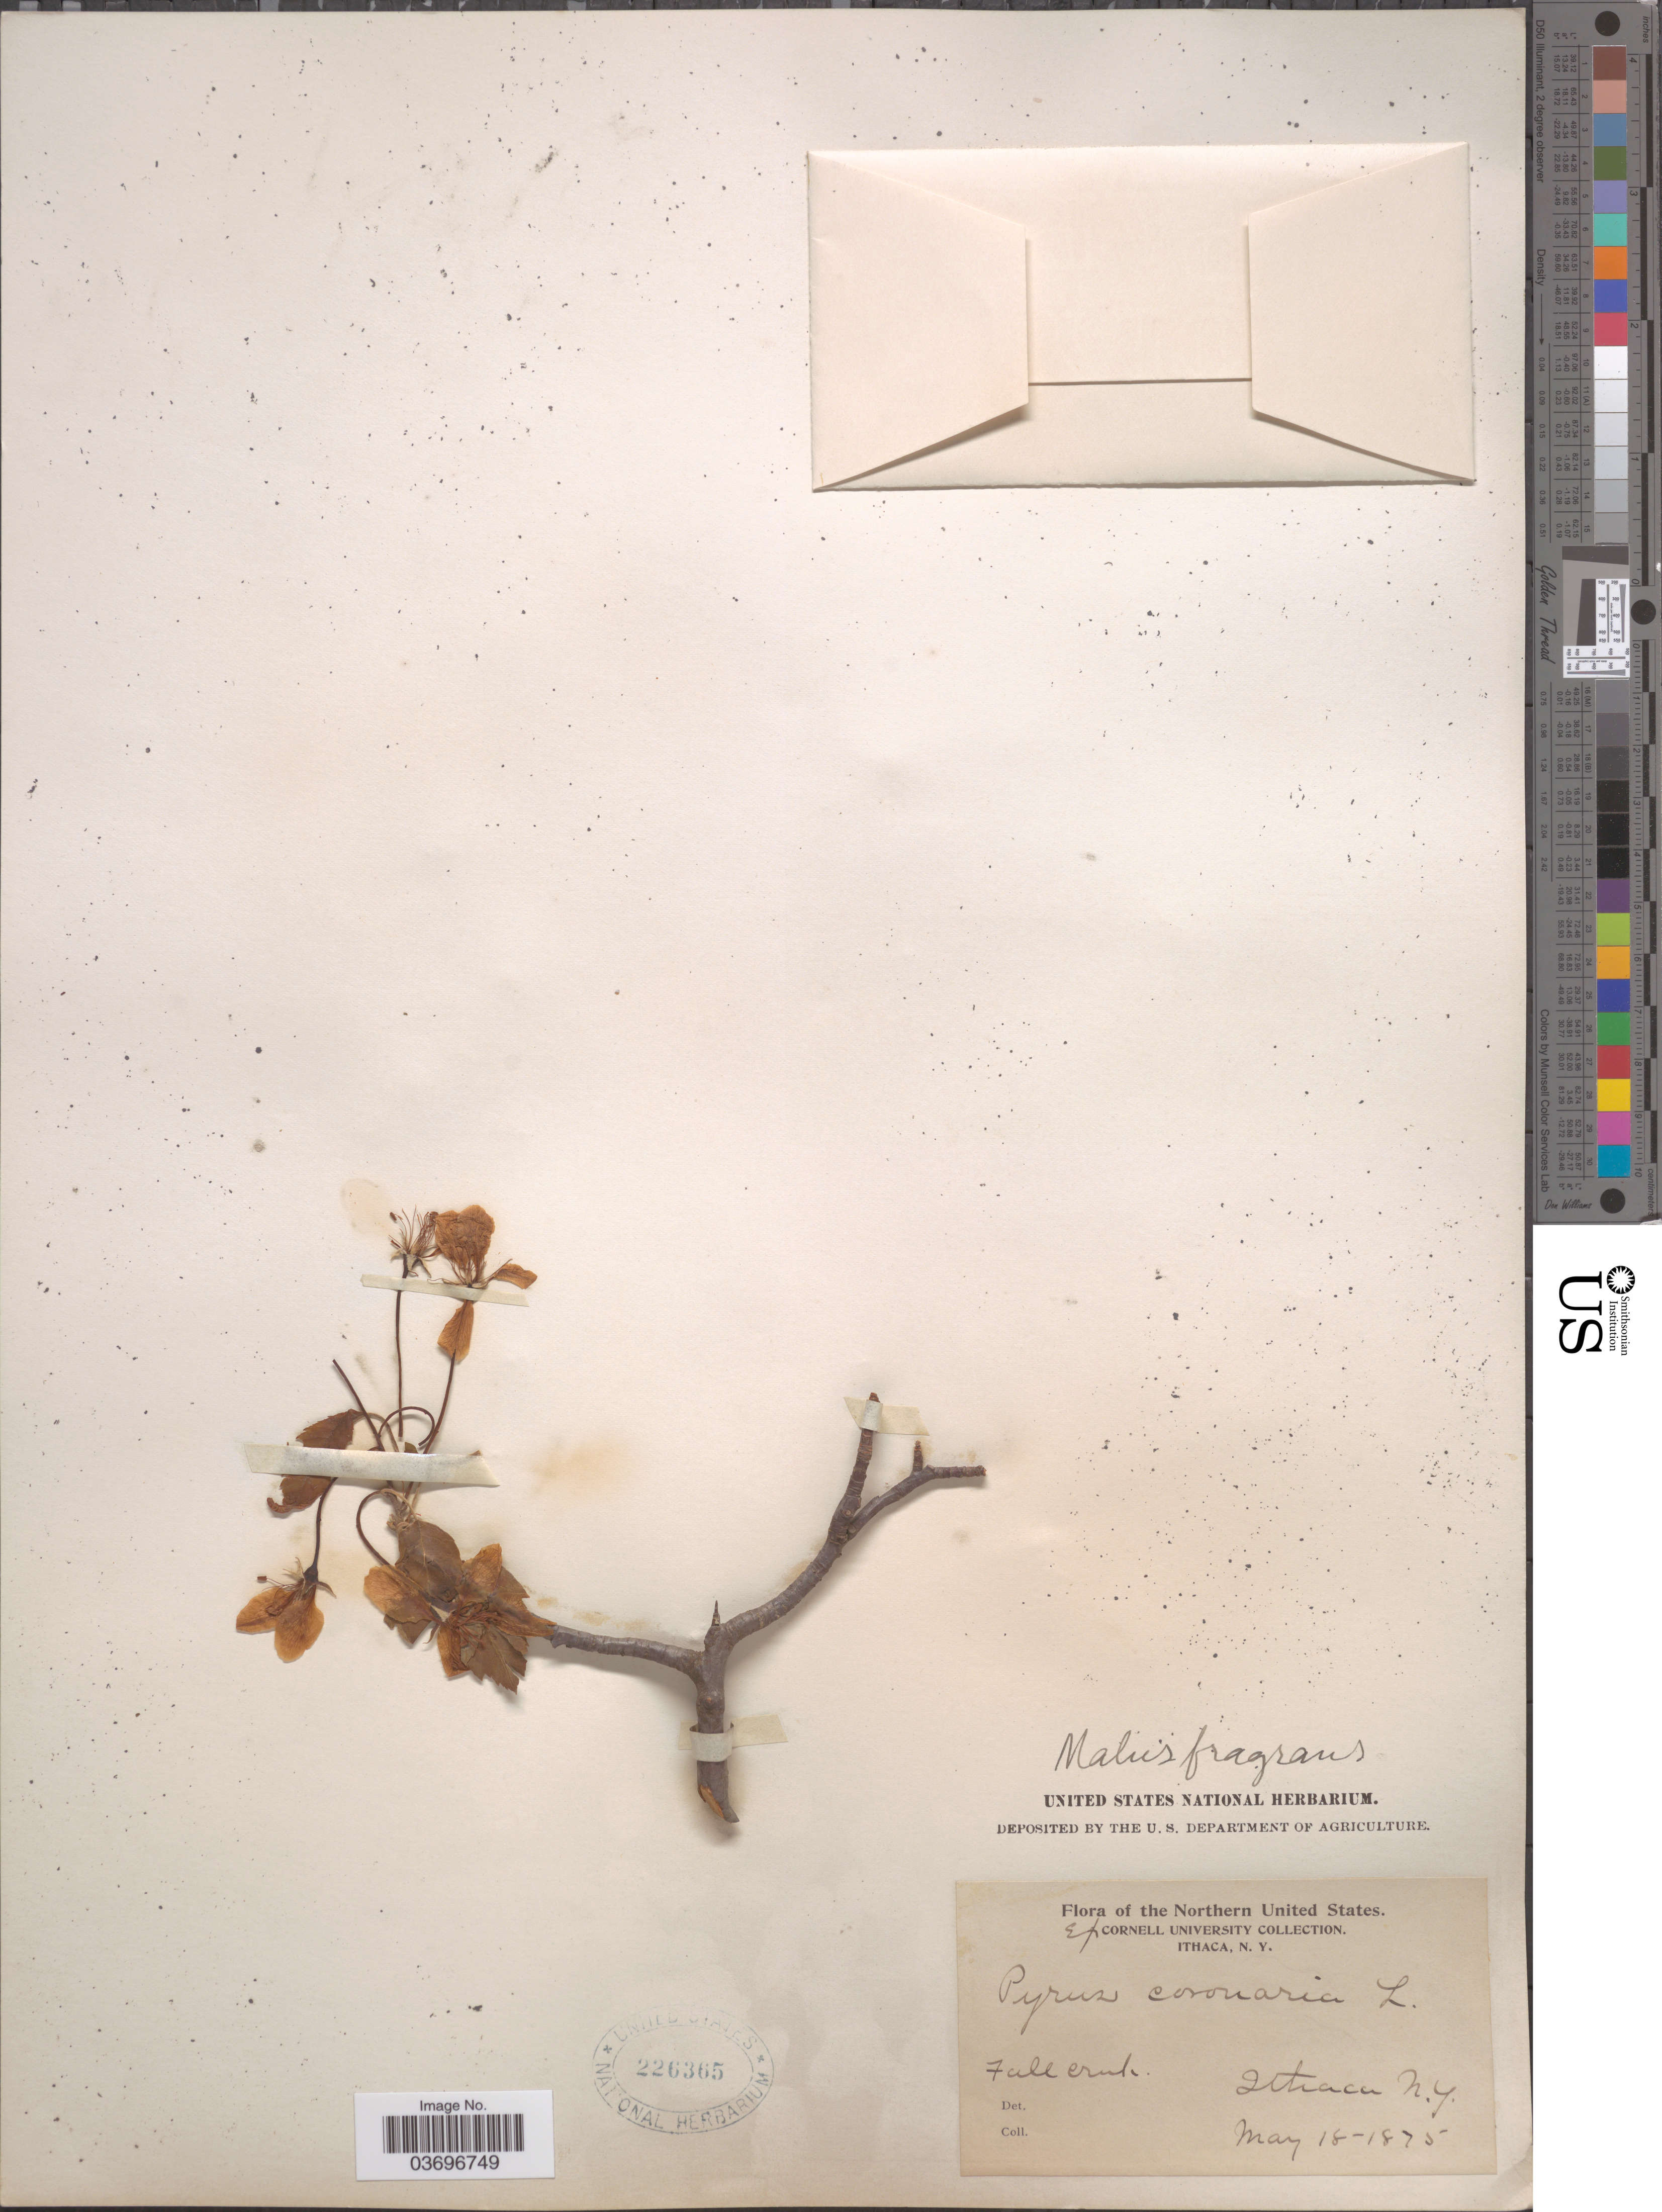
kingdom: Plantae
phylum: Tracheophyta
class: Magnoliopsida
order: Rosales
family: Rosaceae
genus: Malus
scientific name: Malus coronaria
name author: (L.) Mill.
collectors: Cornell University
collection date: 1875-05-18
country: United States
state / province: New York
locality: Northern United States. Ithaca.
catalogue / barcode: US 226365